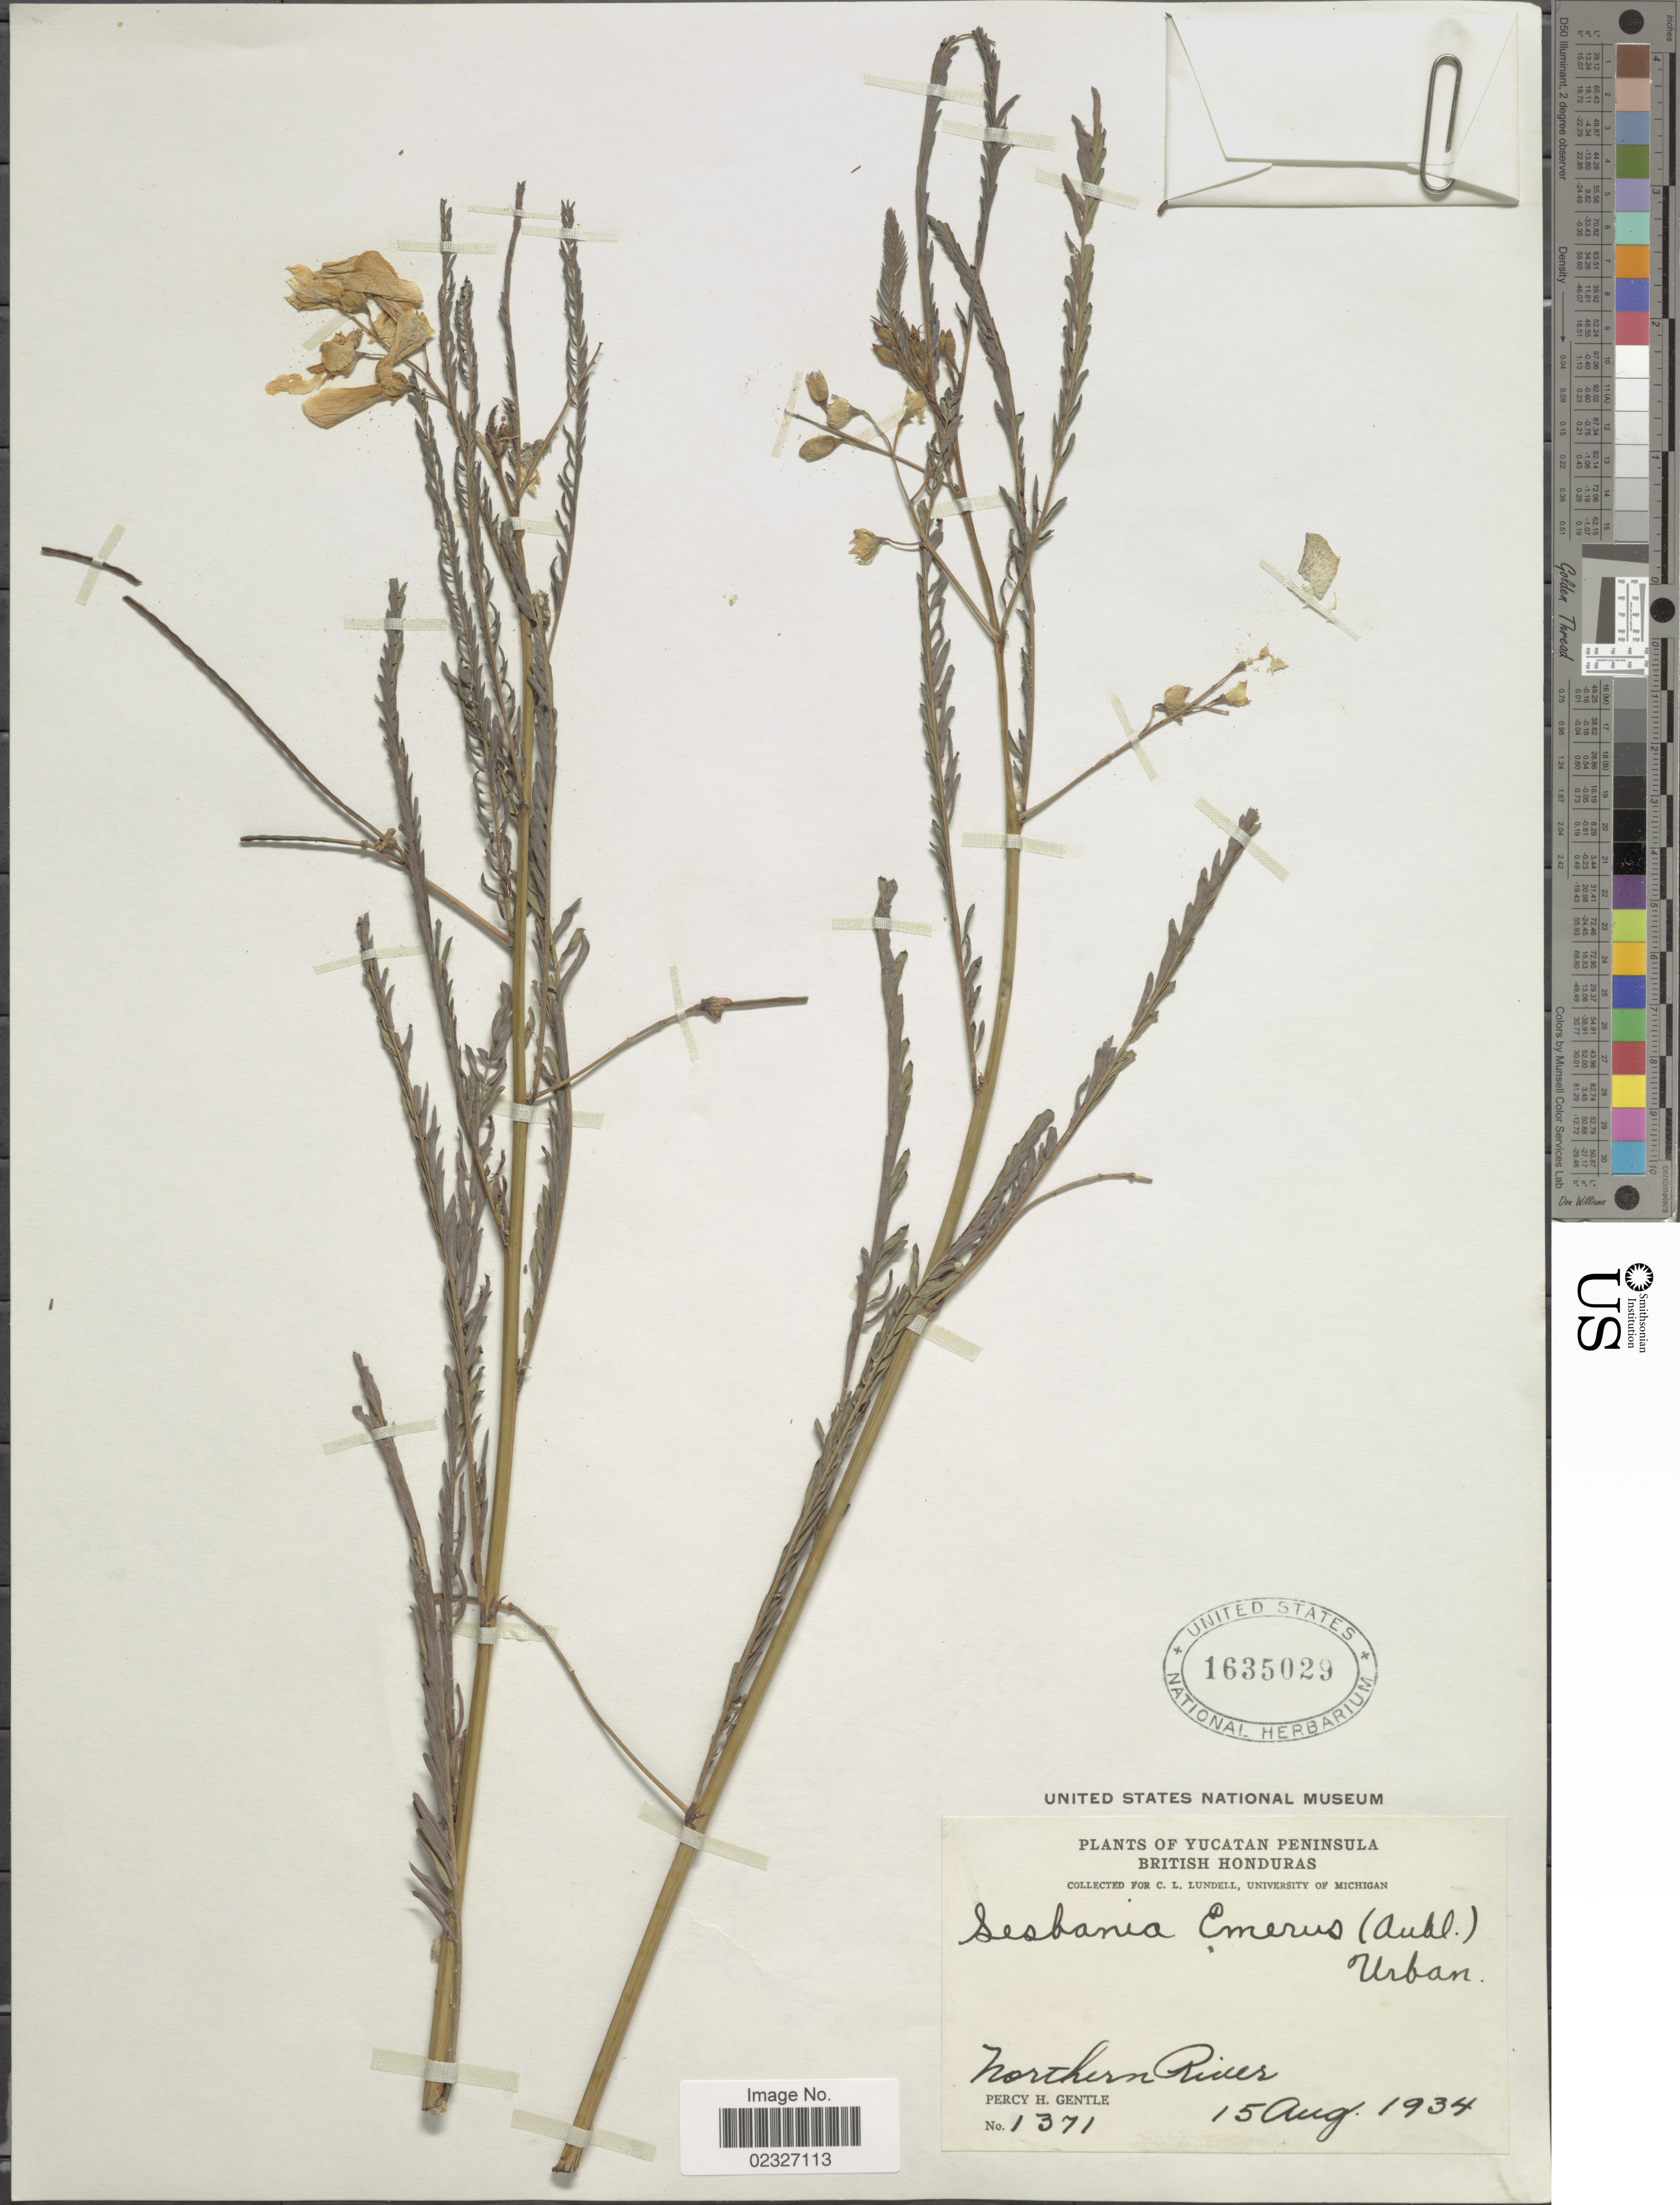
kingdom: Plantae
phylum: Tracheophyta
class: Magnoliopsida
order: Fabales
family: Fabaceae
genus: Sesbania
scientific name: Sesbania emerus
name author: (Aubl.) Urb.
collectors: P. H. Gentle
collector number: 1371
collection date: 1934-08-15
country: Belize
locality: Yucatan Peninsula, British Honduras, Northern River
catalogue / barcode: US 1635029